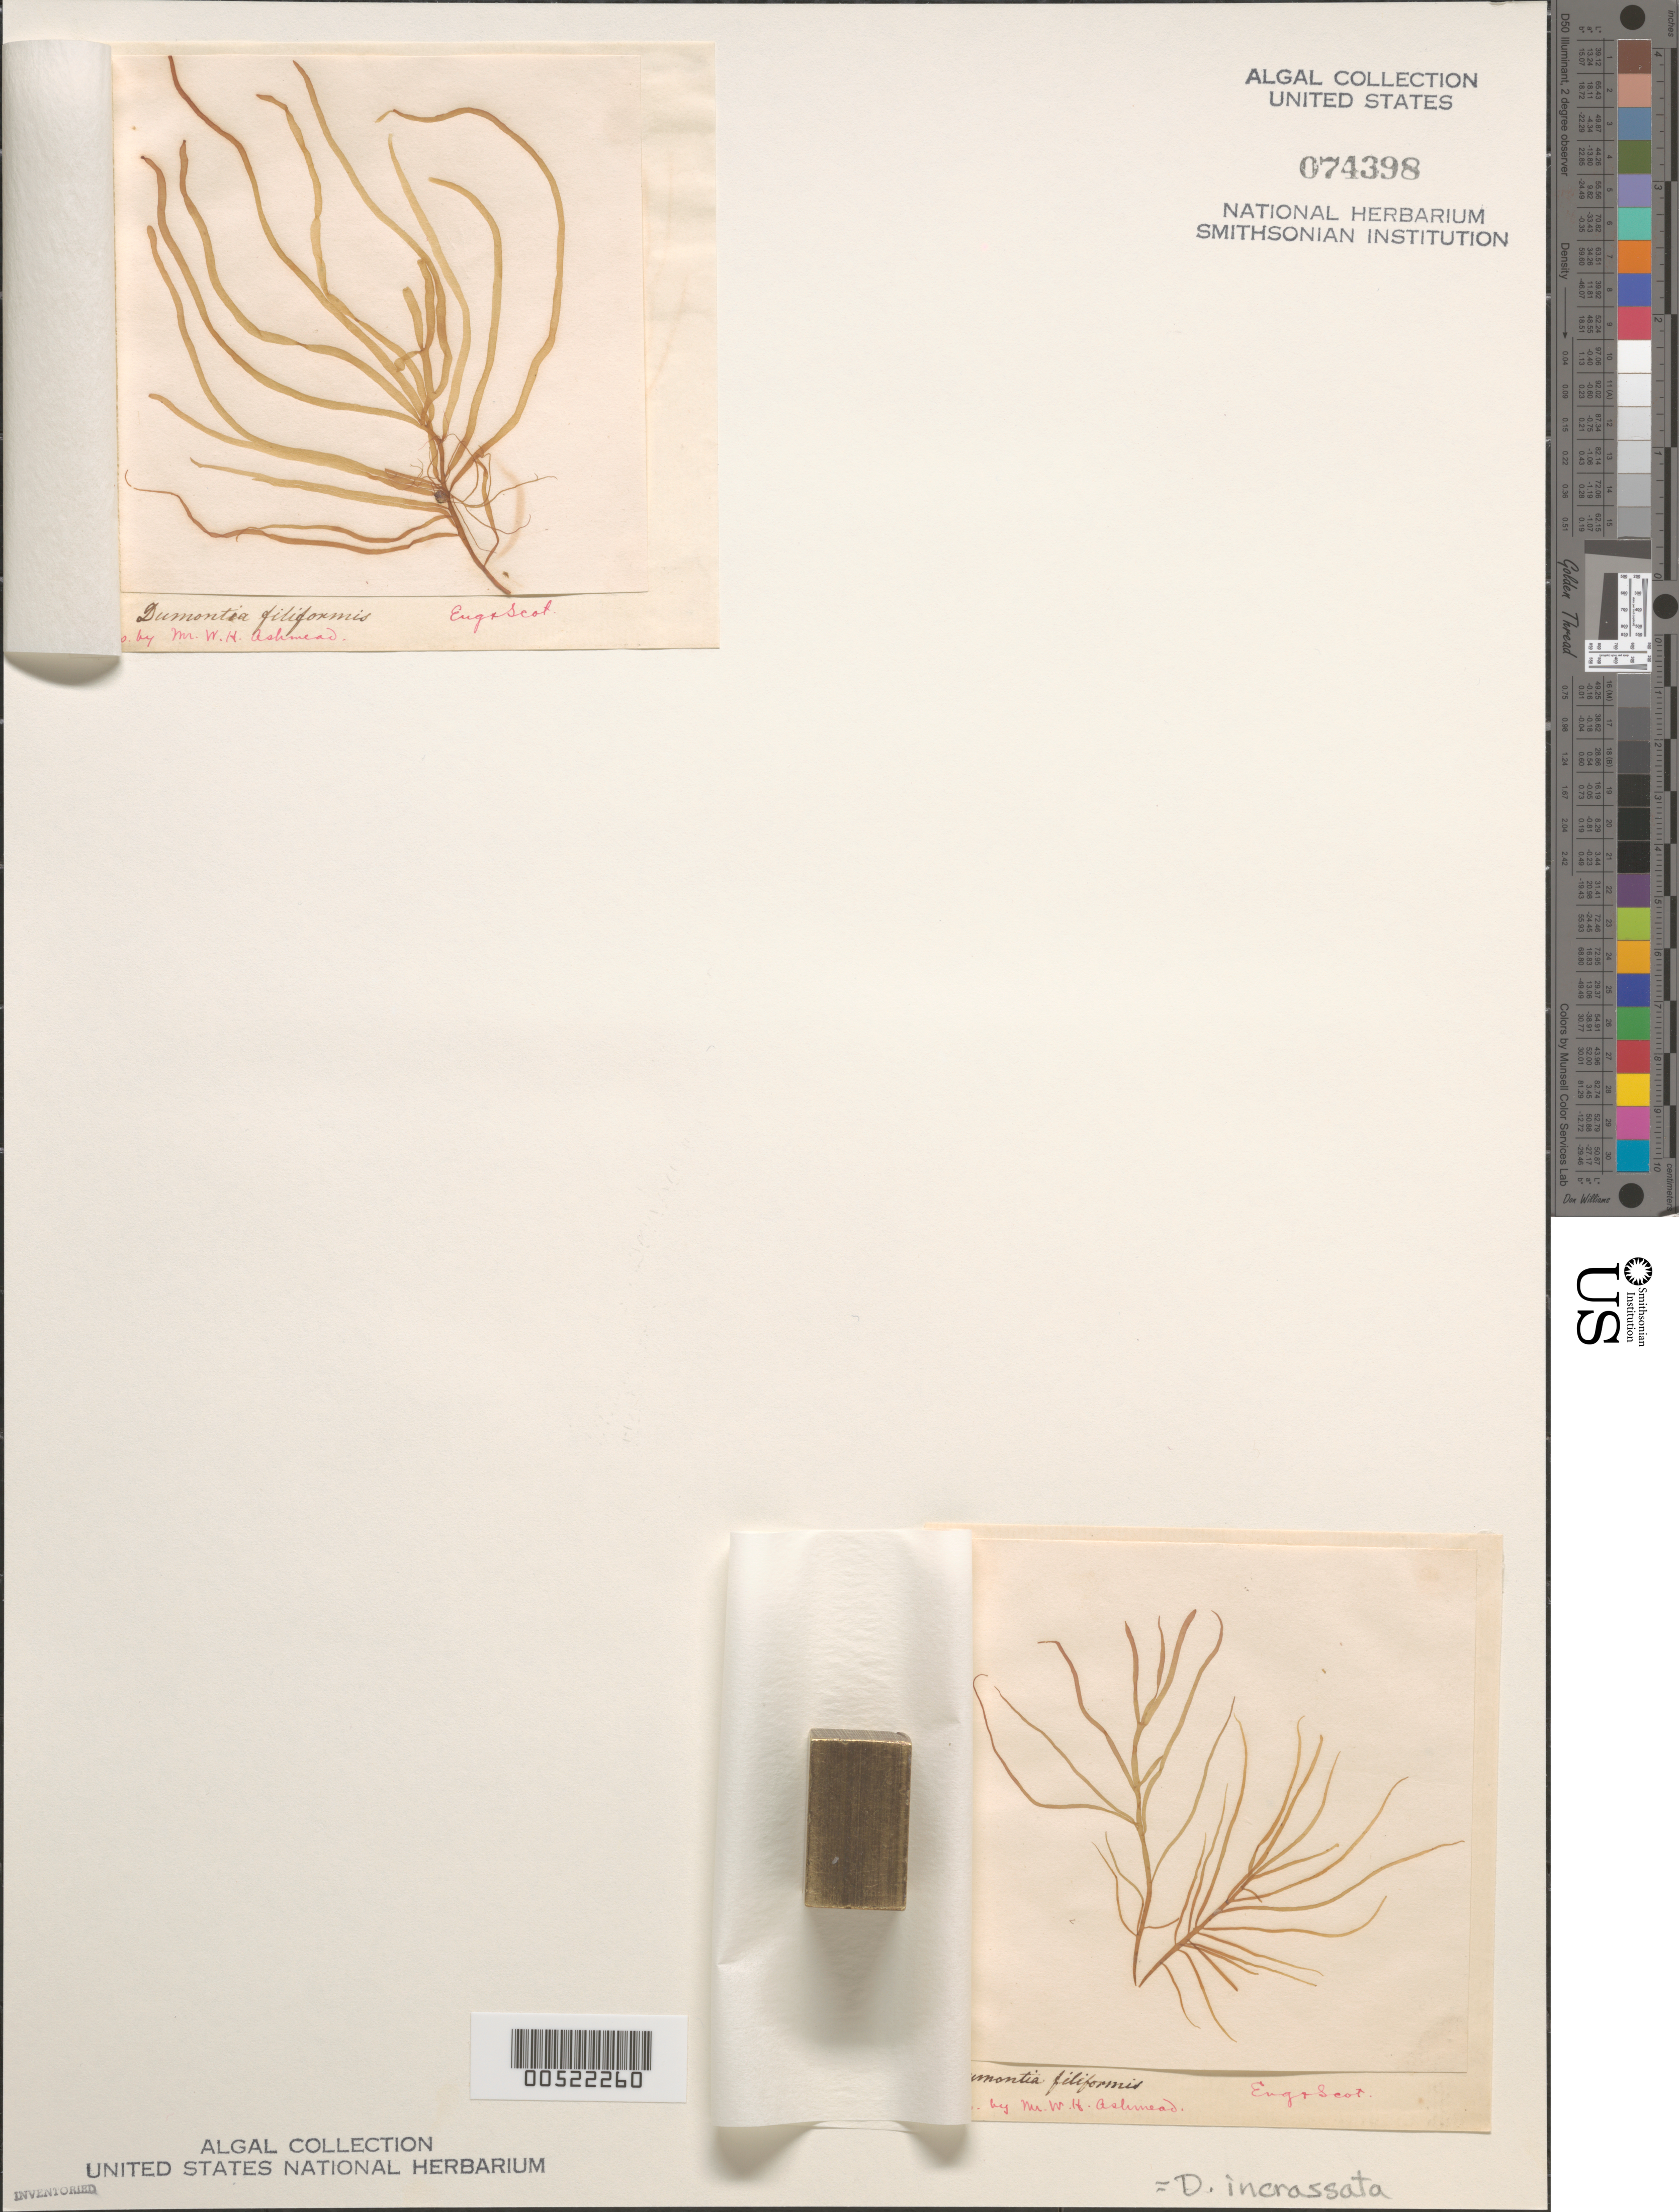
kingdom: Plantae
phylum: Rhodophyta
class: Florideophyceae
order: Gigartinales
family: Dumontiaceae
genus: Dumontia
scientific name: Dumontia contorta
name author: (S.G. Gmel.) Rupr.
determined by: Algae name updating Project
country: United Kingdom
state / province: England / Scotland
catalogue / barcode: US 74398